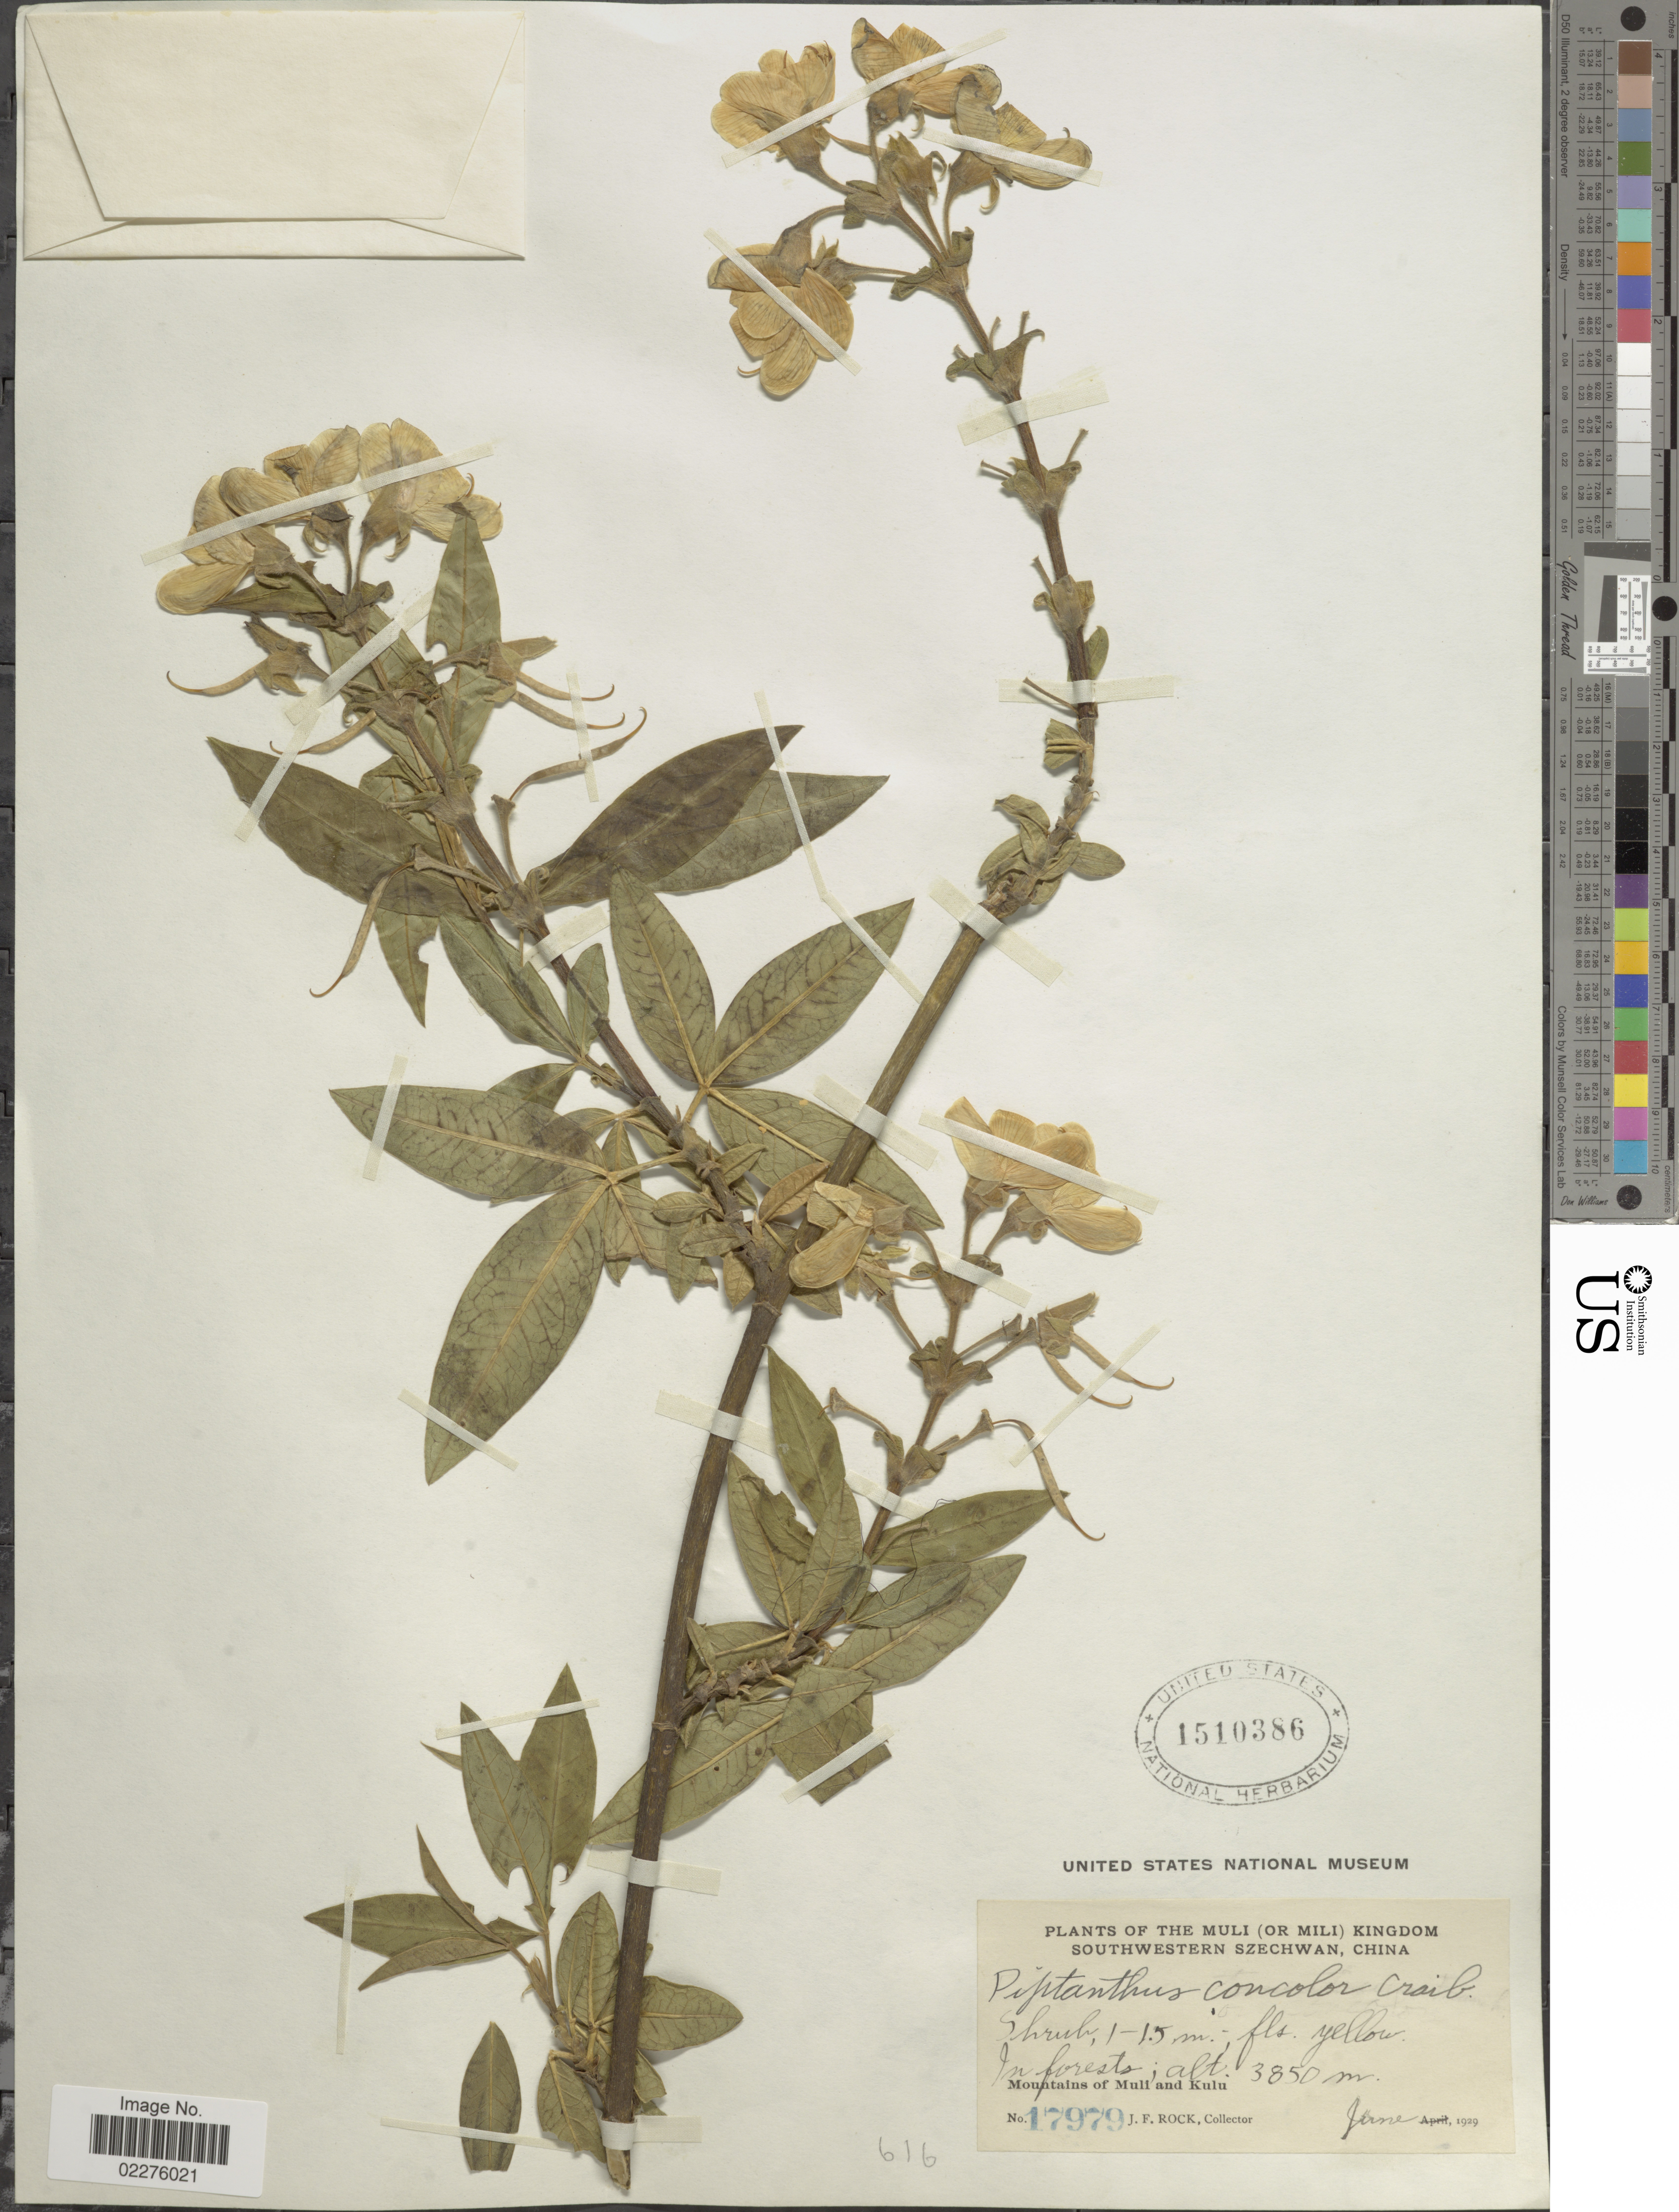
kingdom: Plantae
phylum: Tracheophyta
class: Magnoliopsida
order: Fabales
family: Fabaceae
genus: Piptanthus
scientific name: Piptanthus concolor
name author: W. Harrow ex Craib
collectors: J. Rock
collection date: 1929-06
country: China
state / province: Sichuan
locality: The Muli (or Mili) Kingdom, Southwestern Szechwan, Mountains of Muli and Kulu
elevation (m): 3850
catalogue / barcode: US 1510386